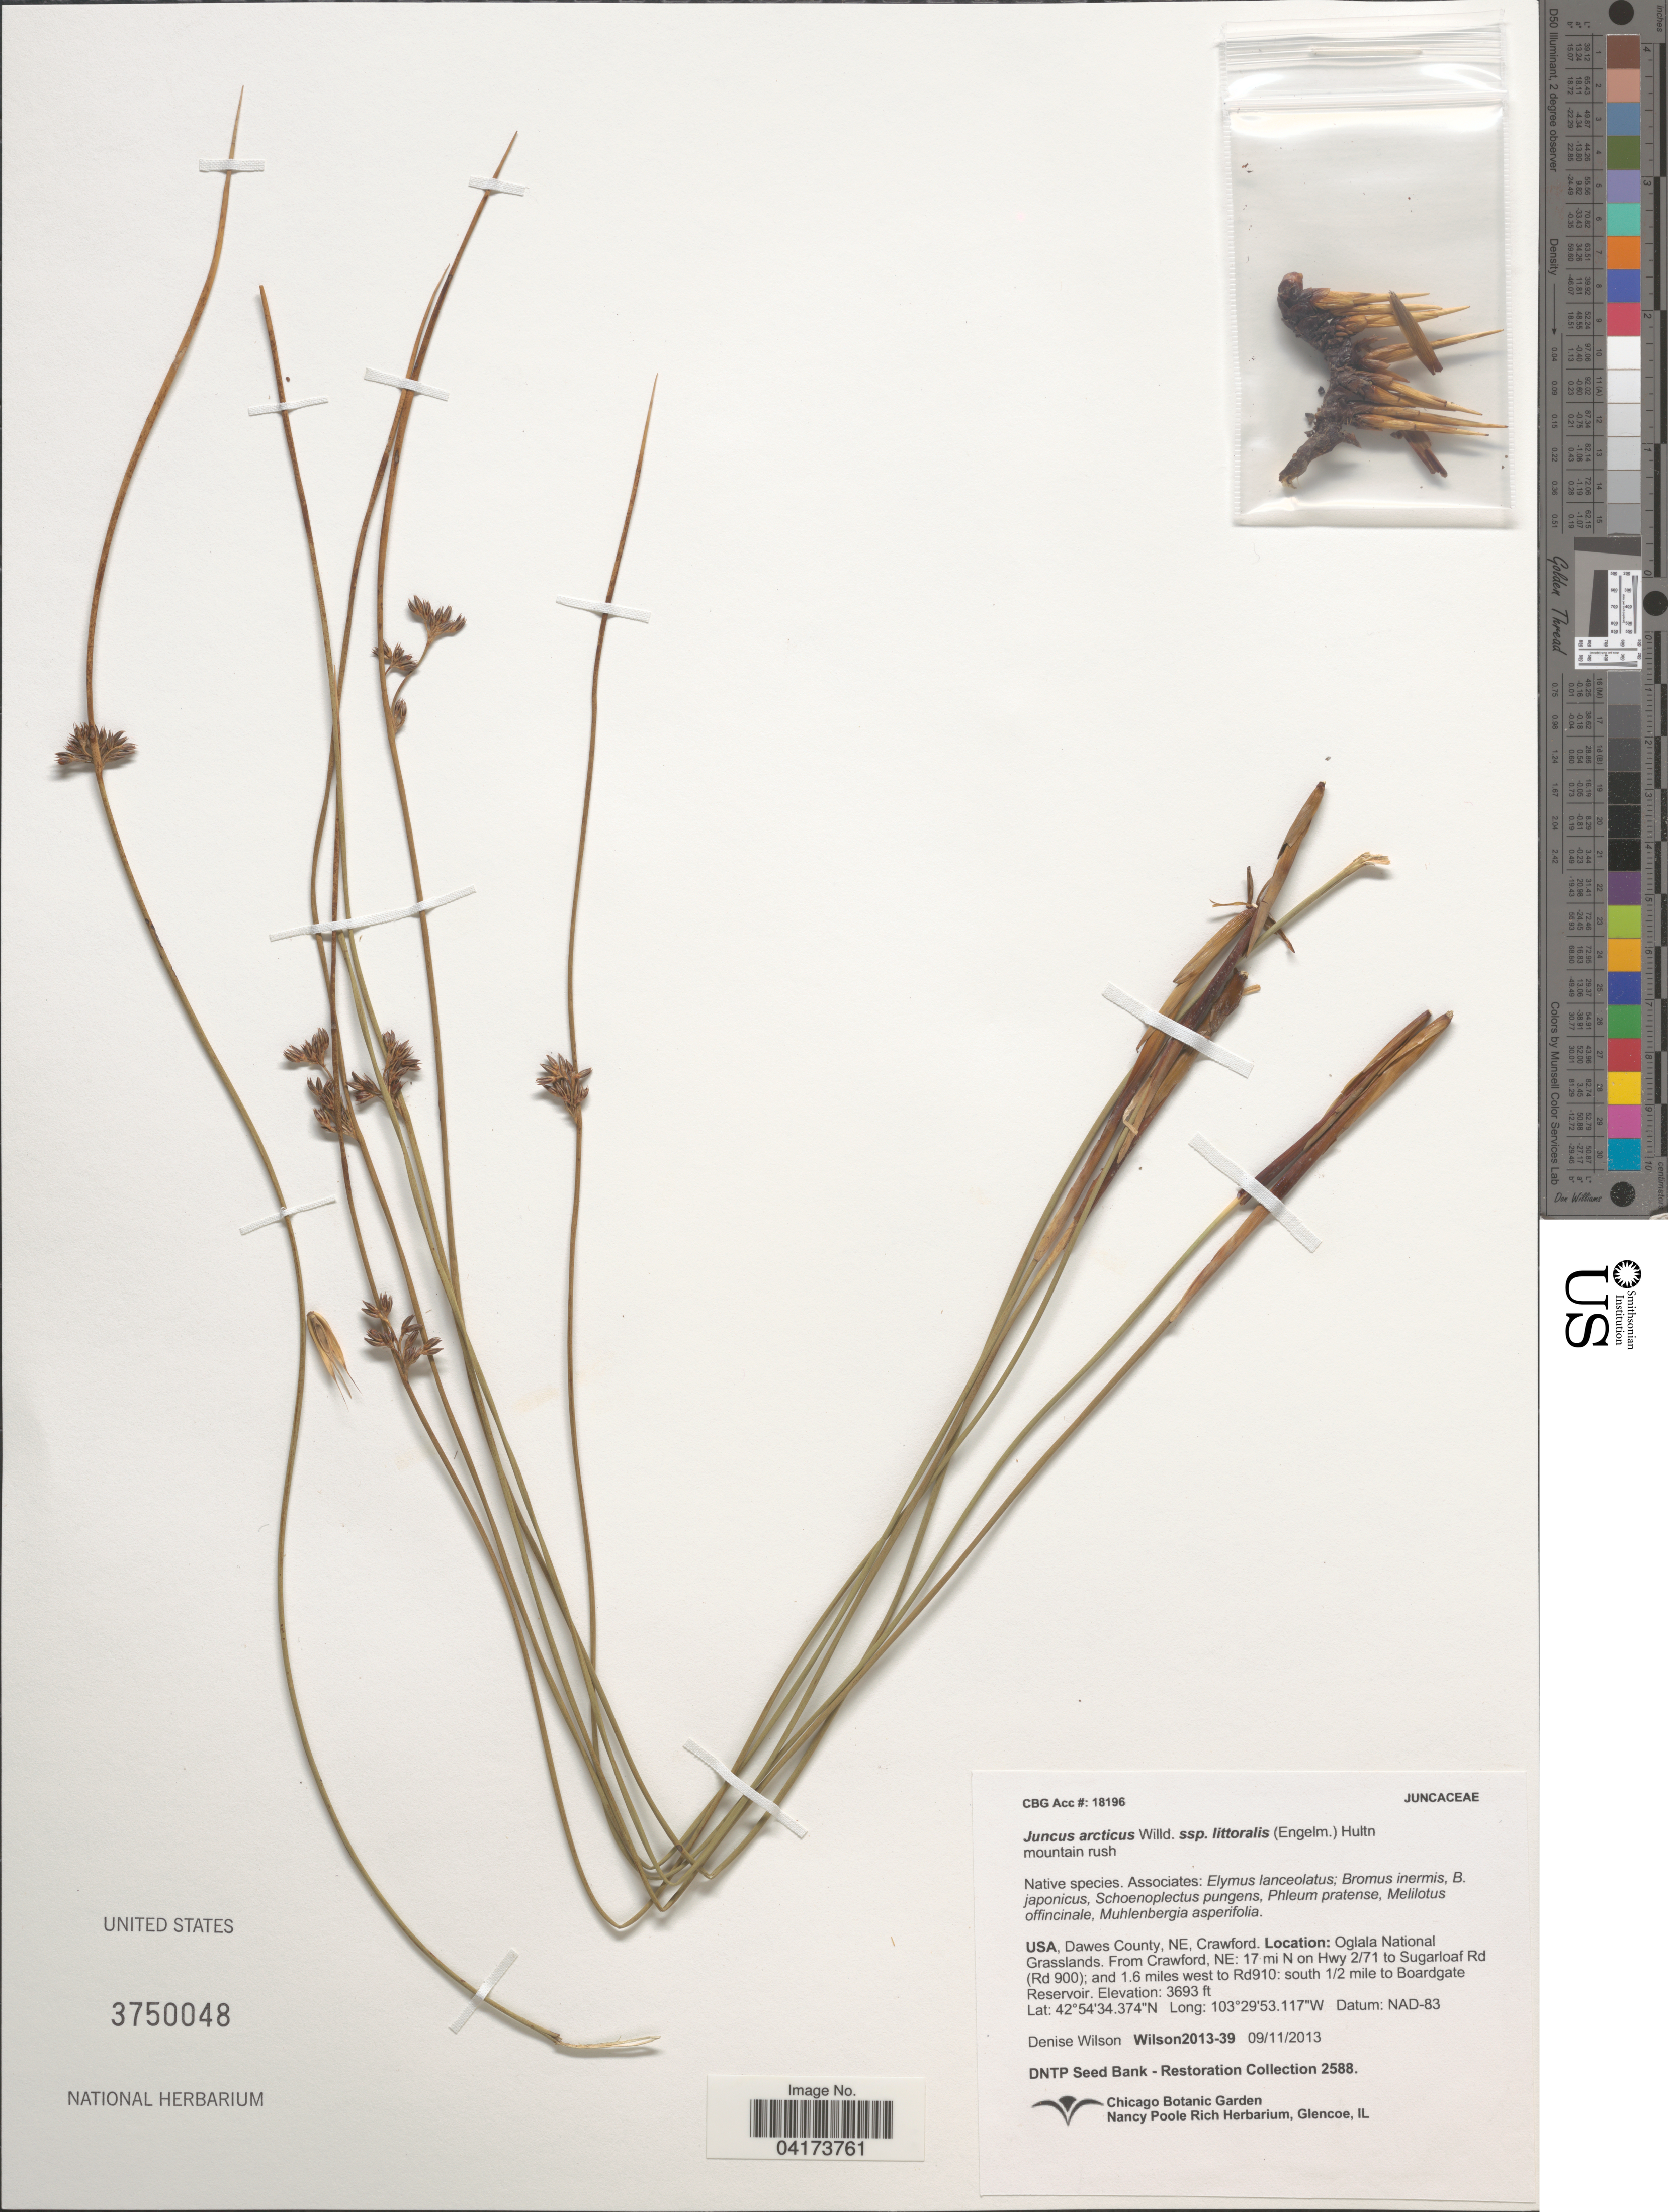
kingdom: Plantae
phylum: Tracheophyta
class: Liliopsida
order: Poales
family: Juncaceae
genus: Juncus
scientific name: Juncus arcticus subsp. littoralis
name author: (Engelm.) Hultén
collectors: D. Wilson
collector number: Wilson2013-39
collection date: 2013-09-11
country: United States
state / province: Nebraska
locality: Dawes County, Crawford. Oglala National Grasslands. From Crawford, NE: 17 mi N on Hwy 2/71 to Sugarloaf Rd (Rd 900); and 1.6 miles west to Rd910: south 1/2 mile to Boardgate Reservoir.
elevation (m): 1126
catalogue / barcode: US 3750048